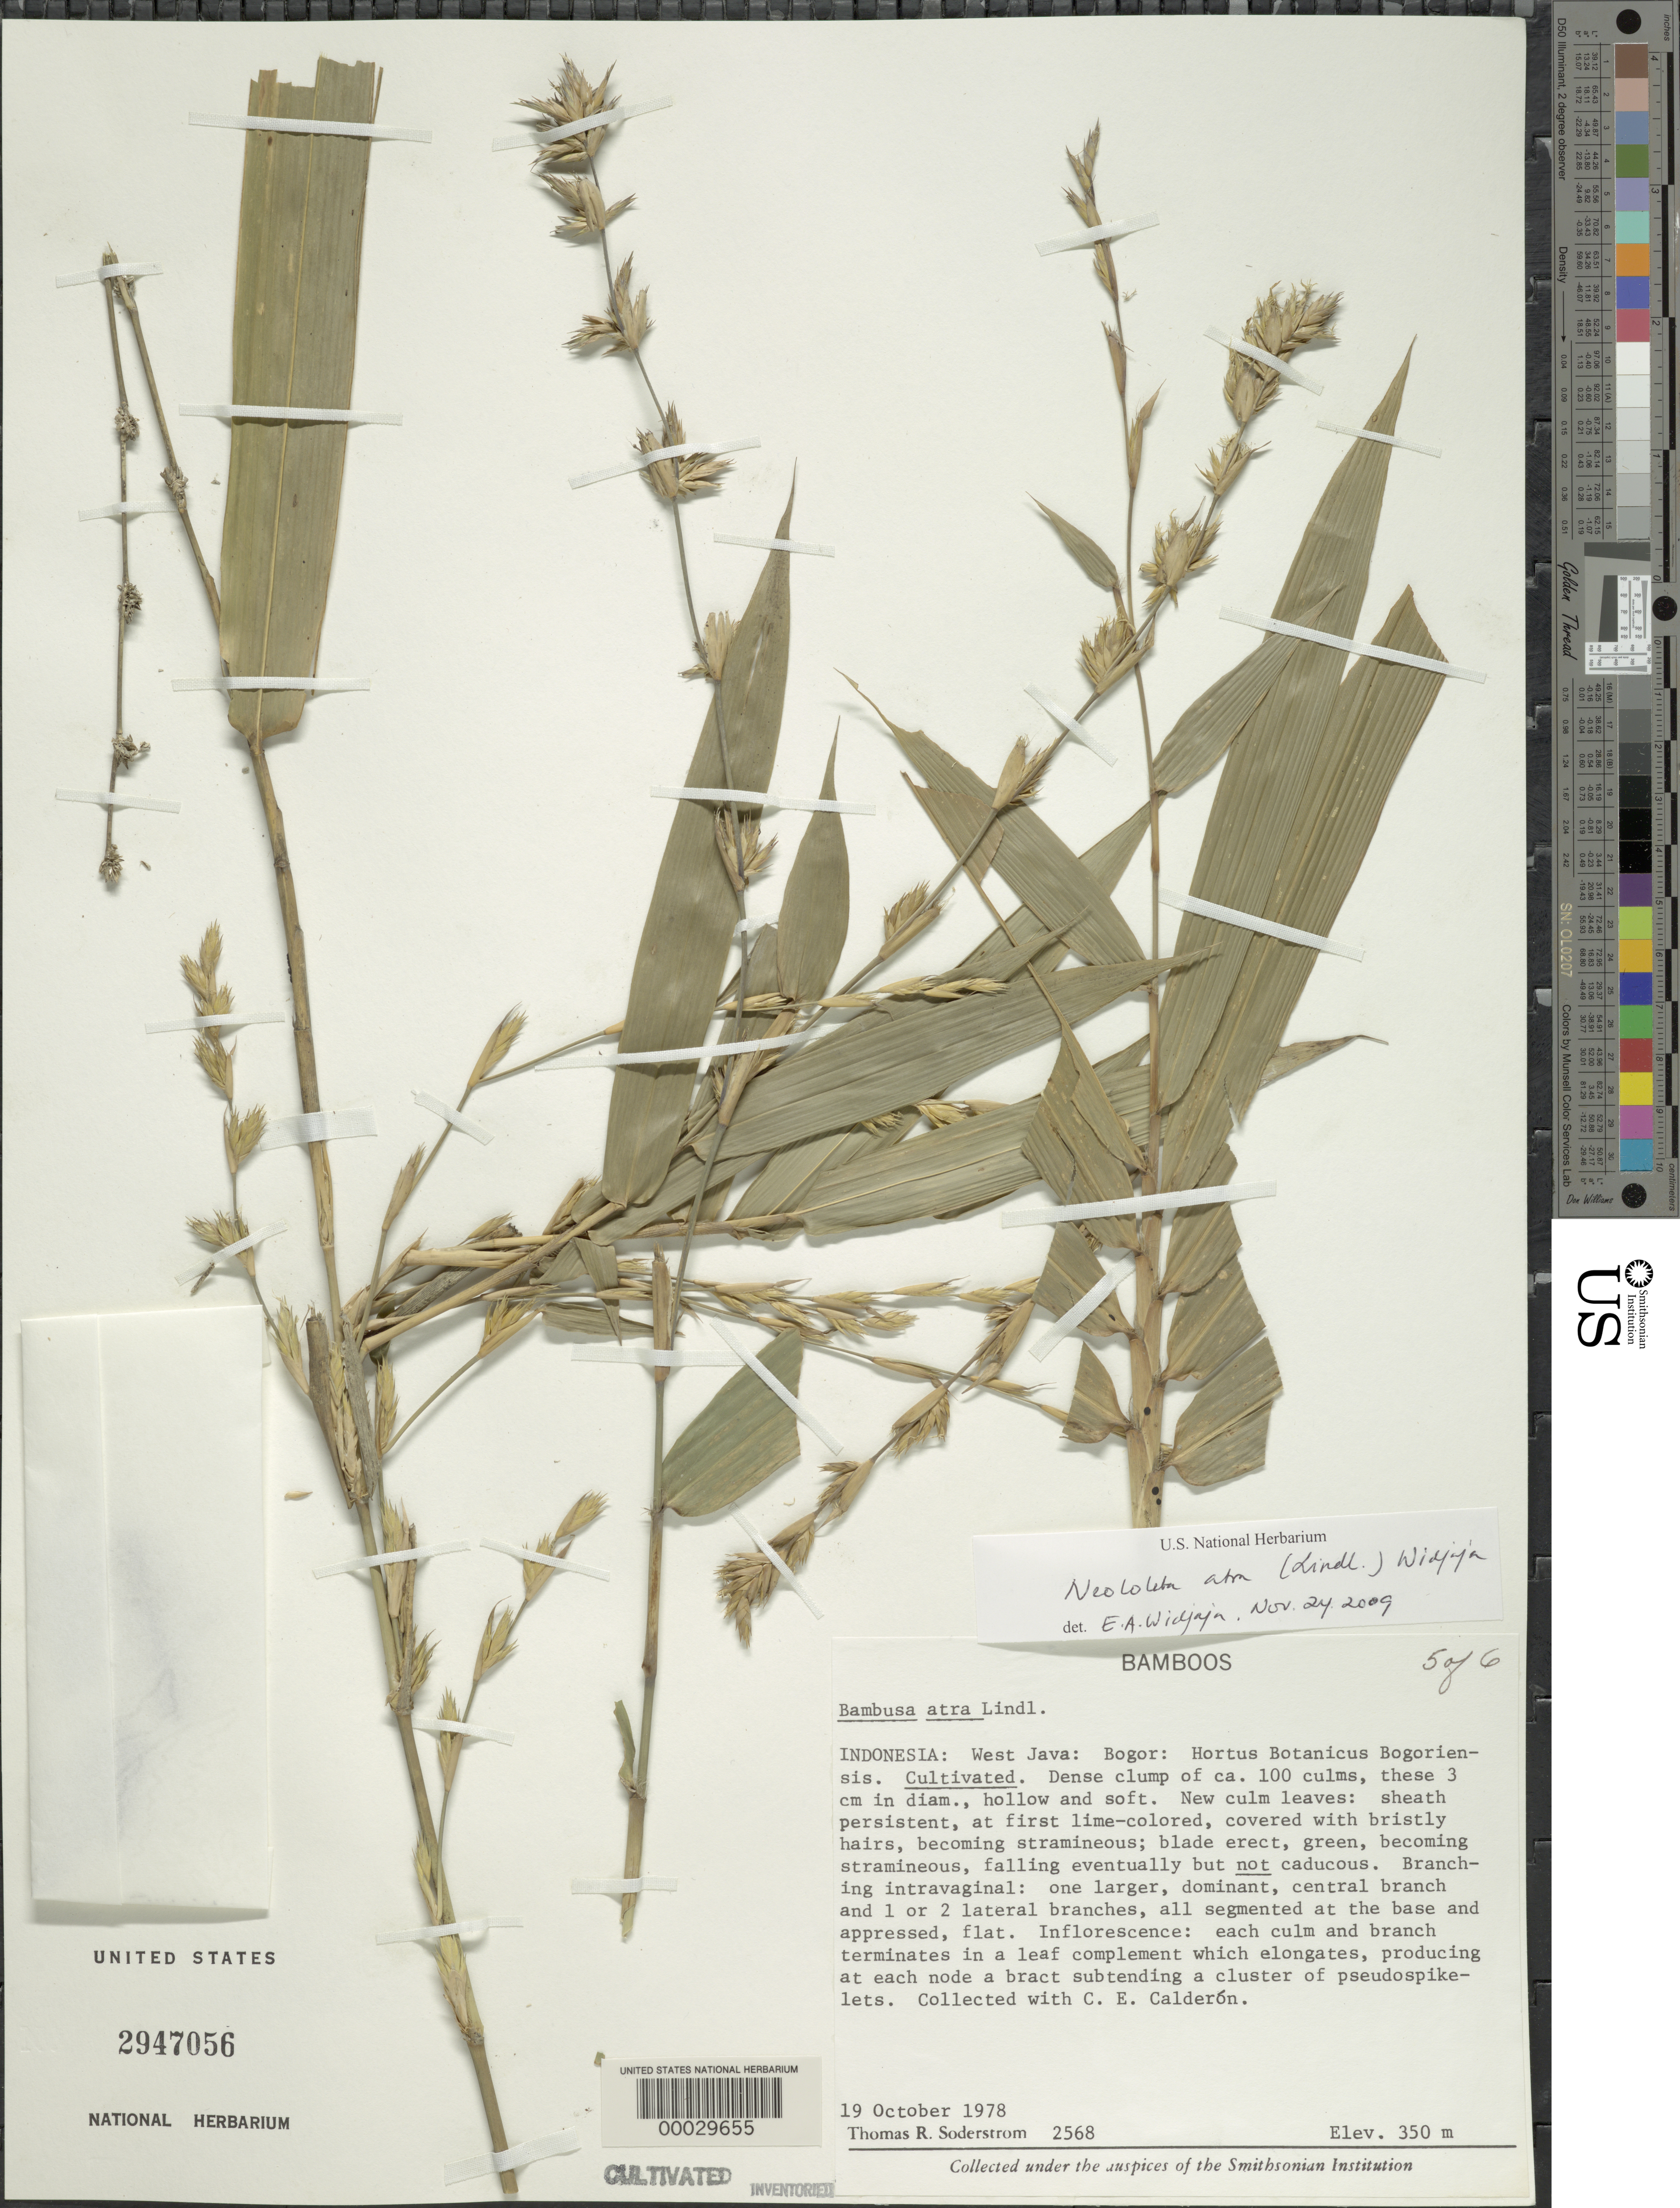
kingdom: Plantae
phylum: Tracheophyta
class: Liliopsida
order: Poales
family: Poaceae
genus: Neololeba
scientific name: Neololeba atra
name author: (Lindl.) Widjaja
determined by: Widjaja, E. A.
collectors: C. E. Calderón & T. R. Soderstrom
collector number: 2568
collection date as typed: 19 Oct 1978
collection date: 1978-10-19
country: Indonesia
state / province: Java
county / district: Jawa Barat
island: Java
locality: Bogor: Hortus Botanicus Bogoriensis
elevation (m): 350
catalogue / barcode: US 2947056